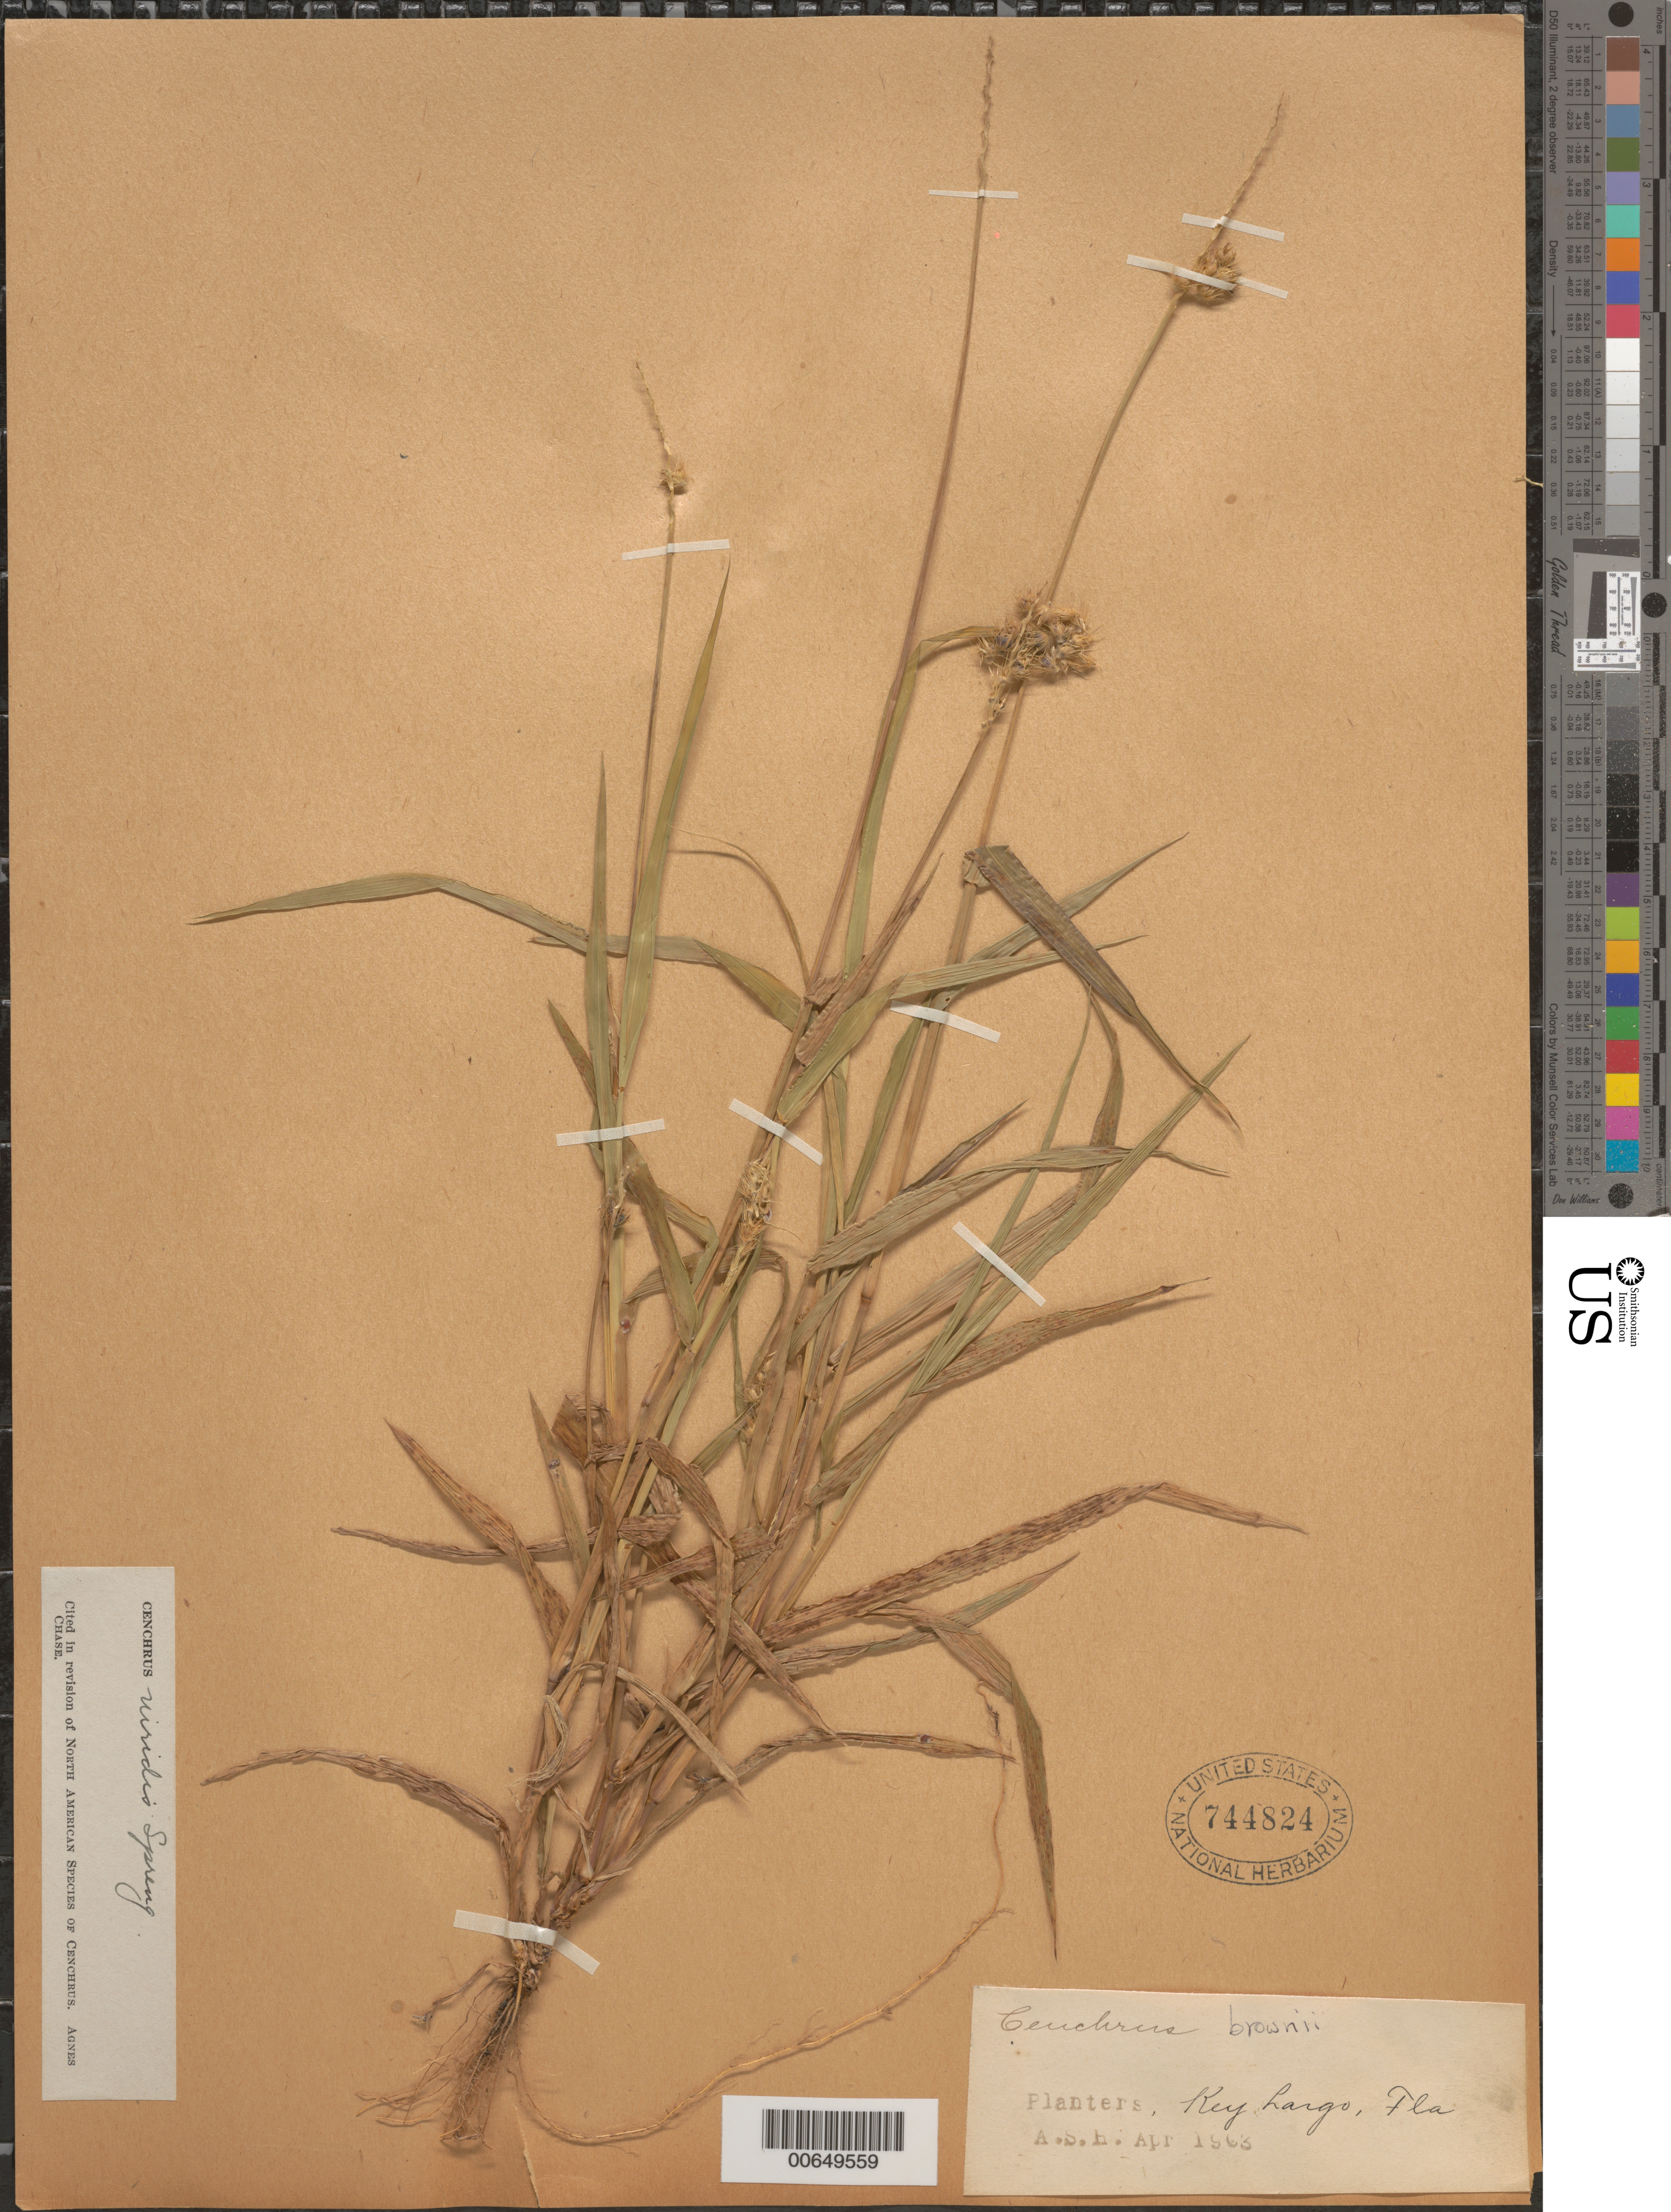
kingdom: Plantae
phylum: Tracheophyta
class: Liliopsida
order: Alismatales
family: Araceae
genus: Orontium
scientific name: Orontium aquaticum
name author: L.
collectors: P. C. Standley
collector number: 52568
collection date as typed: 03 Mar 1927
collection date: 1927-03-03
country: United States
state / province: Florida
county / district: Lee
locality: Vicinity of Fort Myers.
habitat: In dense cypress swamp.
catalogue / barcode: US 1308768